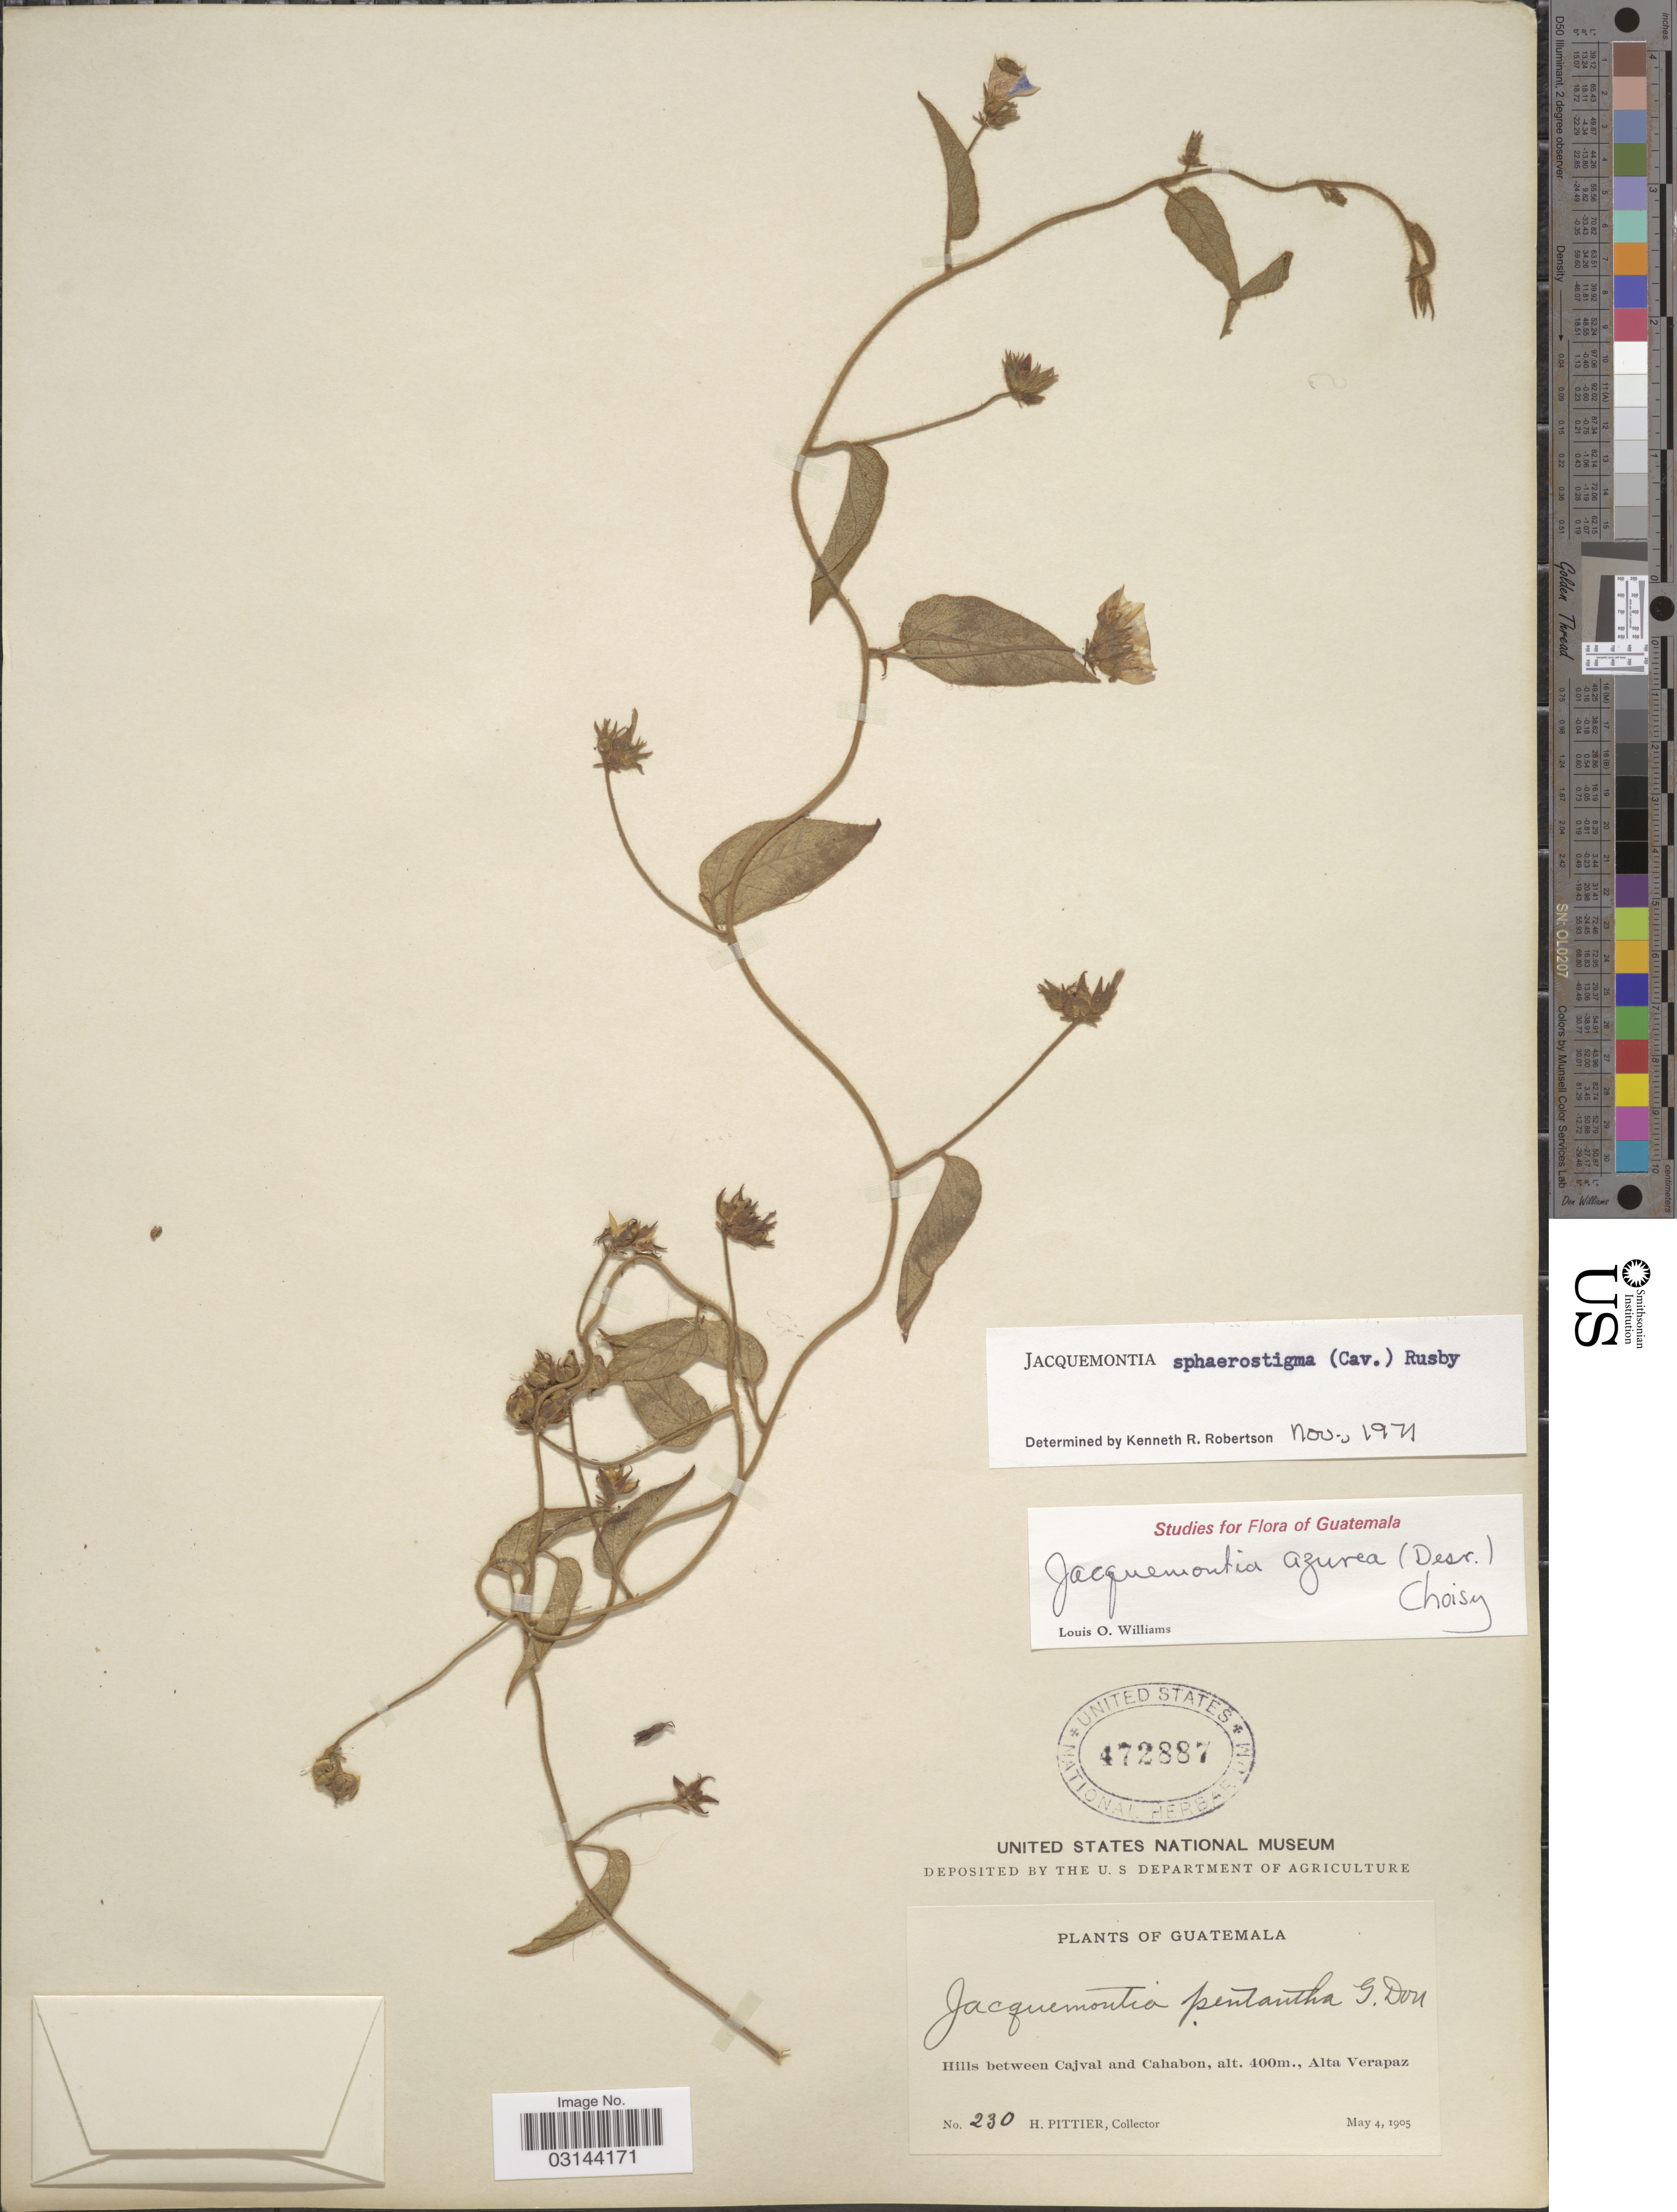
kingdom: Plantae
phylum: Tracheophyta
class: Magnoliopsida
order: Solanales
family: Convolvulaceae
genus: Jacquemontia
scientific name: Jacquemontia sphaerostigma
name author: (Cav.) Rusby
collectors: H. F. Pittier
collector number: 230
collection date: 1905-05-04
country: Guatemala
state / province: Alta Verapaz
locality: Hills between Cajval and Cahabon.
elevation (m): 400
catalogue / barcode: US 472887